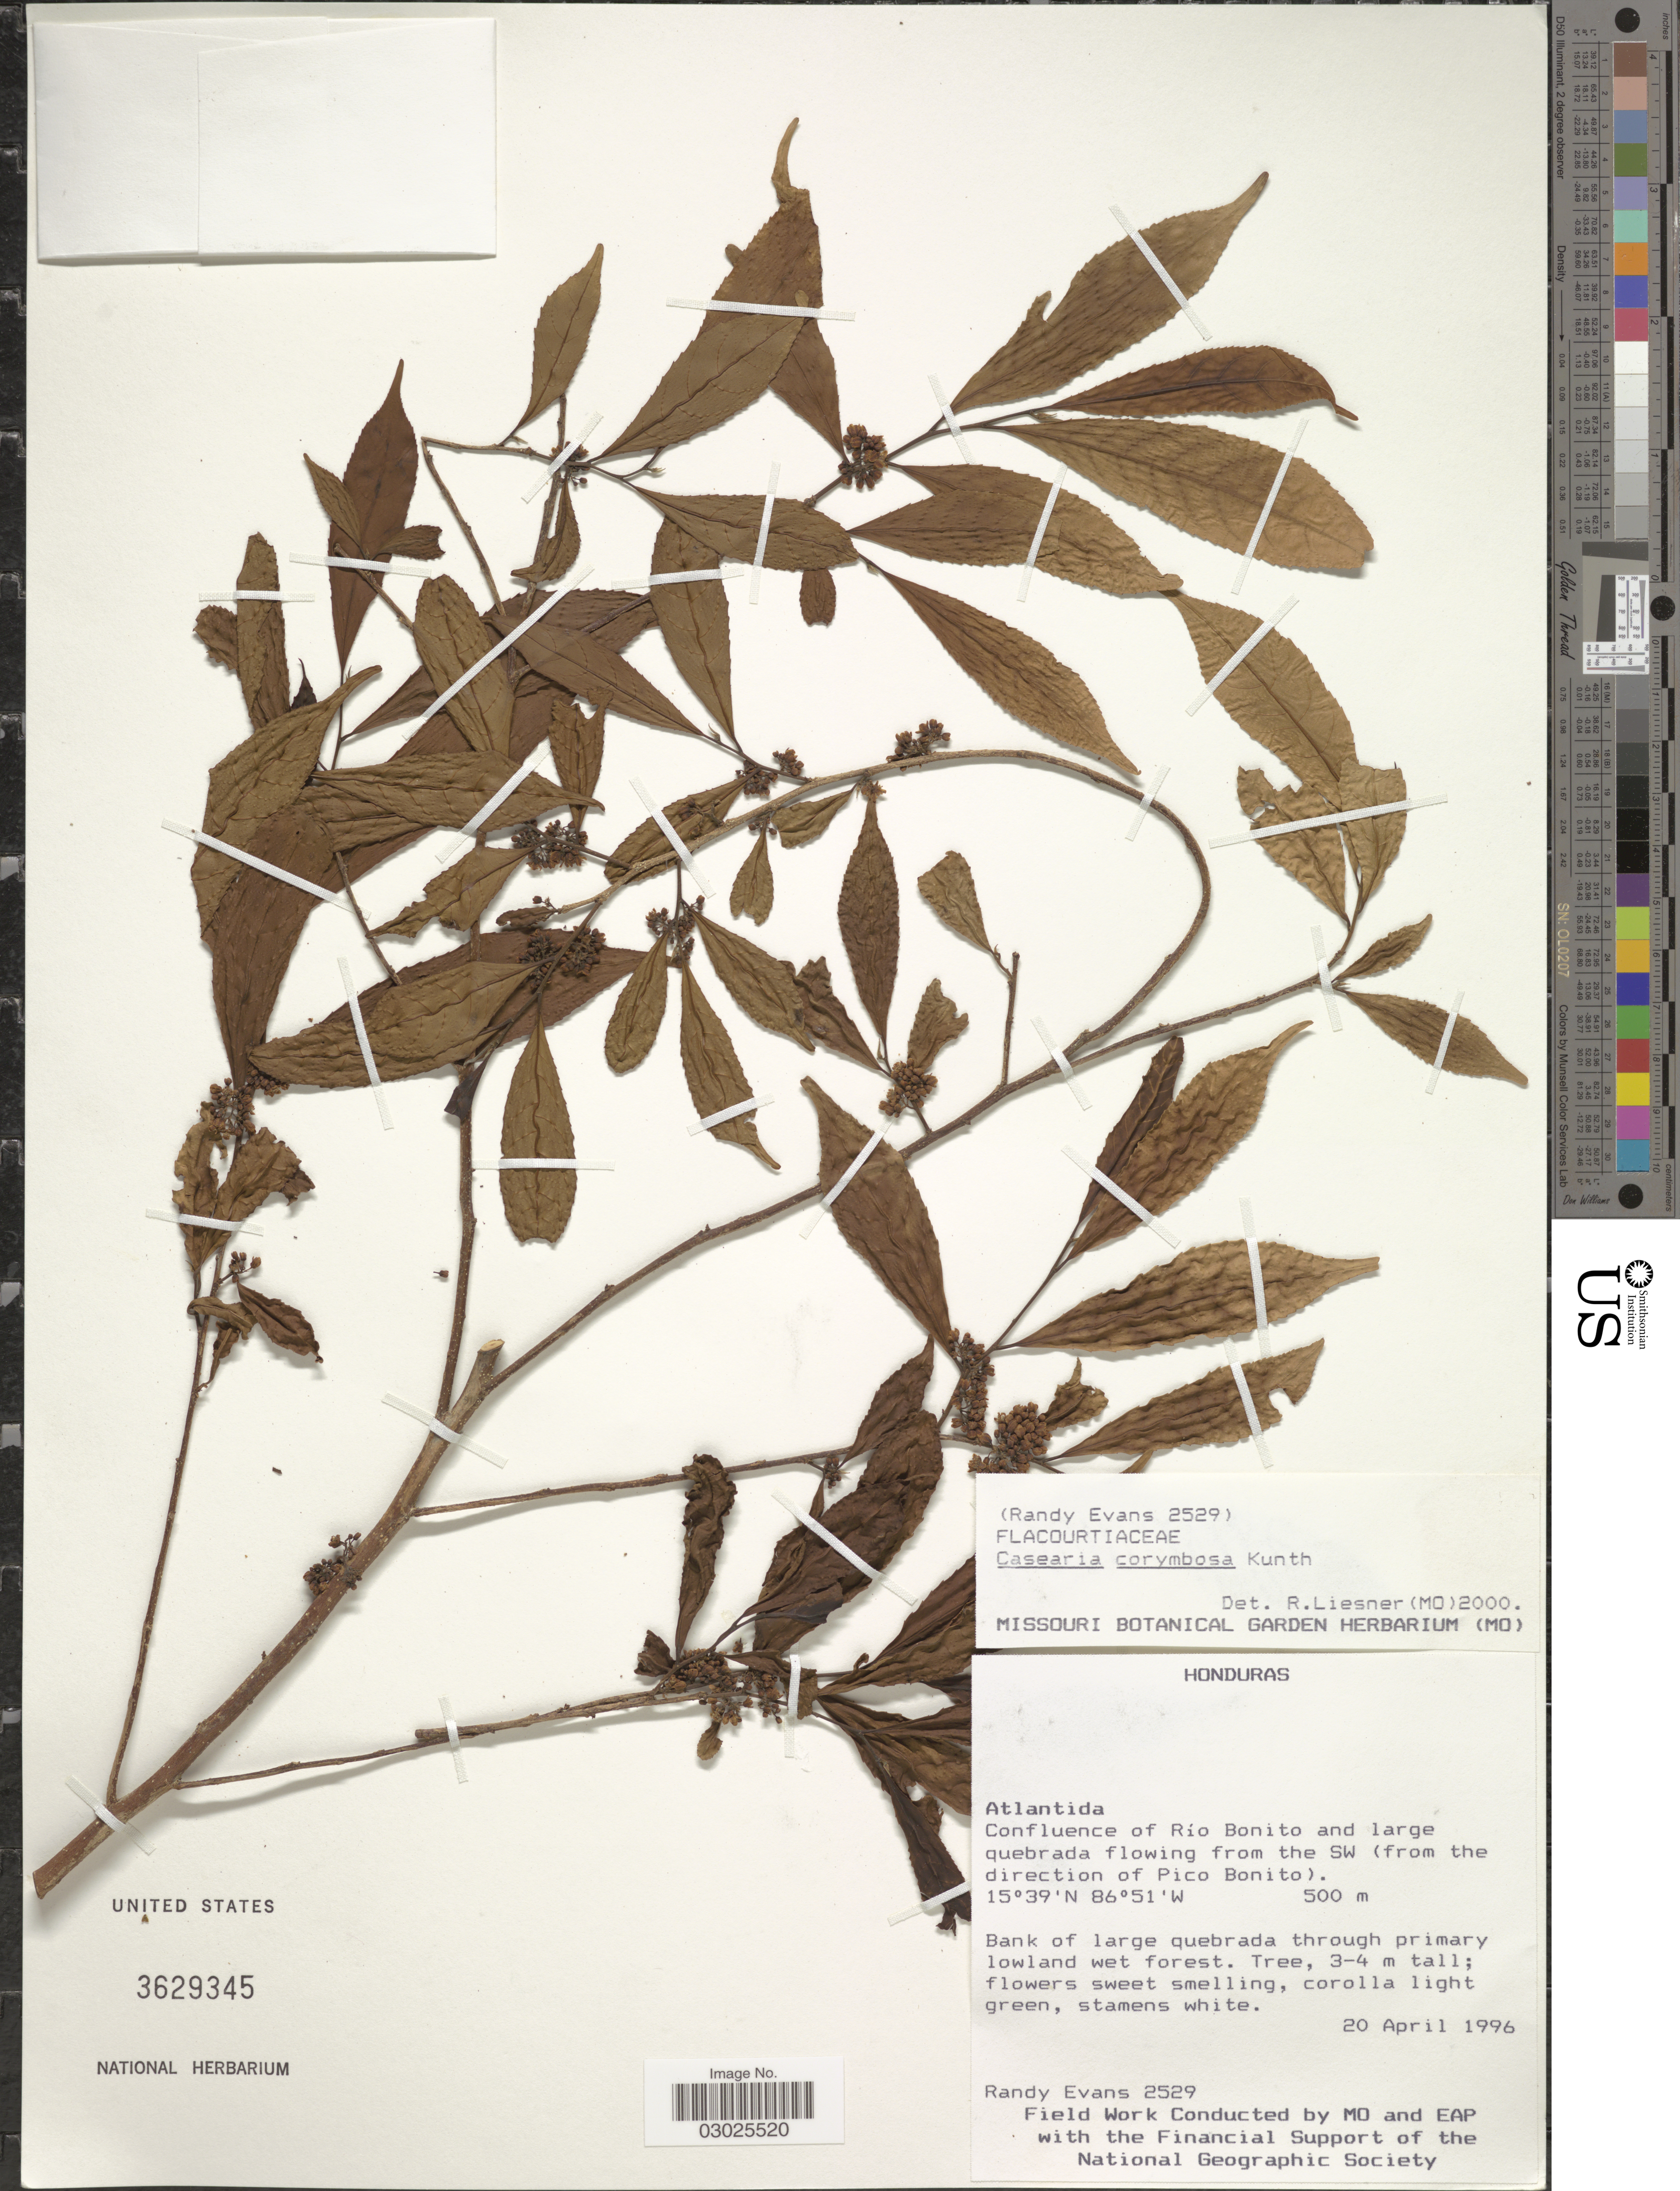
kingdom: Plantae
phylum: Tracheophyta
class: Magnoliopsida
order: Malpighiales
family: Salicaceae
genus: Casearia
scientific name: Casearia corymbosa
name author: Kunth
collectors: R. Evans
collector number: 2529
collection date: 1996-04-20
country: Honduras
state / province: Atlántida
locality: Confluence of Río Bonito and large quebrada flowing from the SW (from the direction of Pico Bonito).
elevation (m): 500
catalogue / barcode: US 3629345